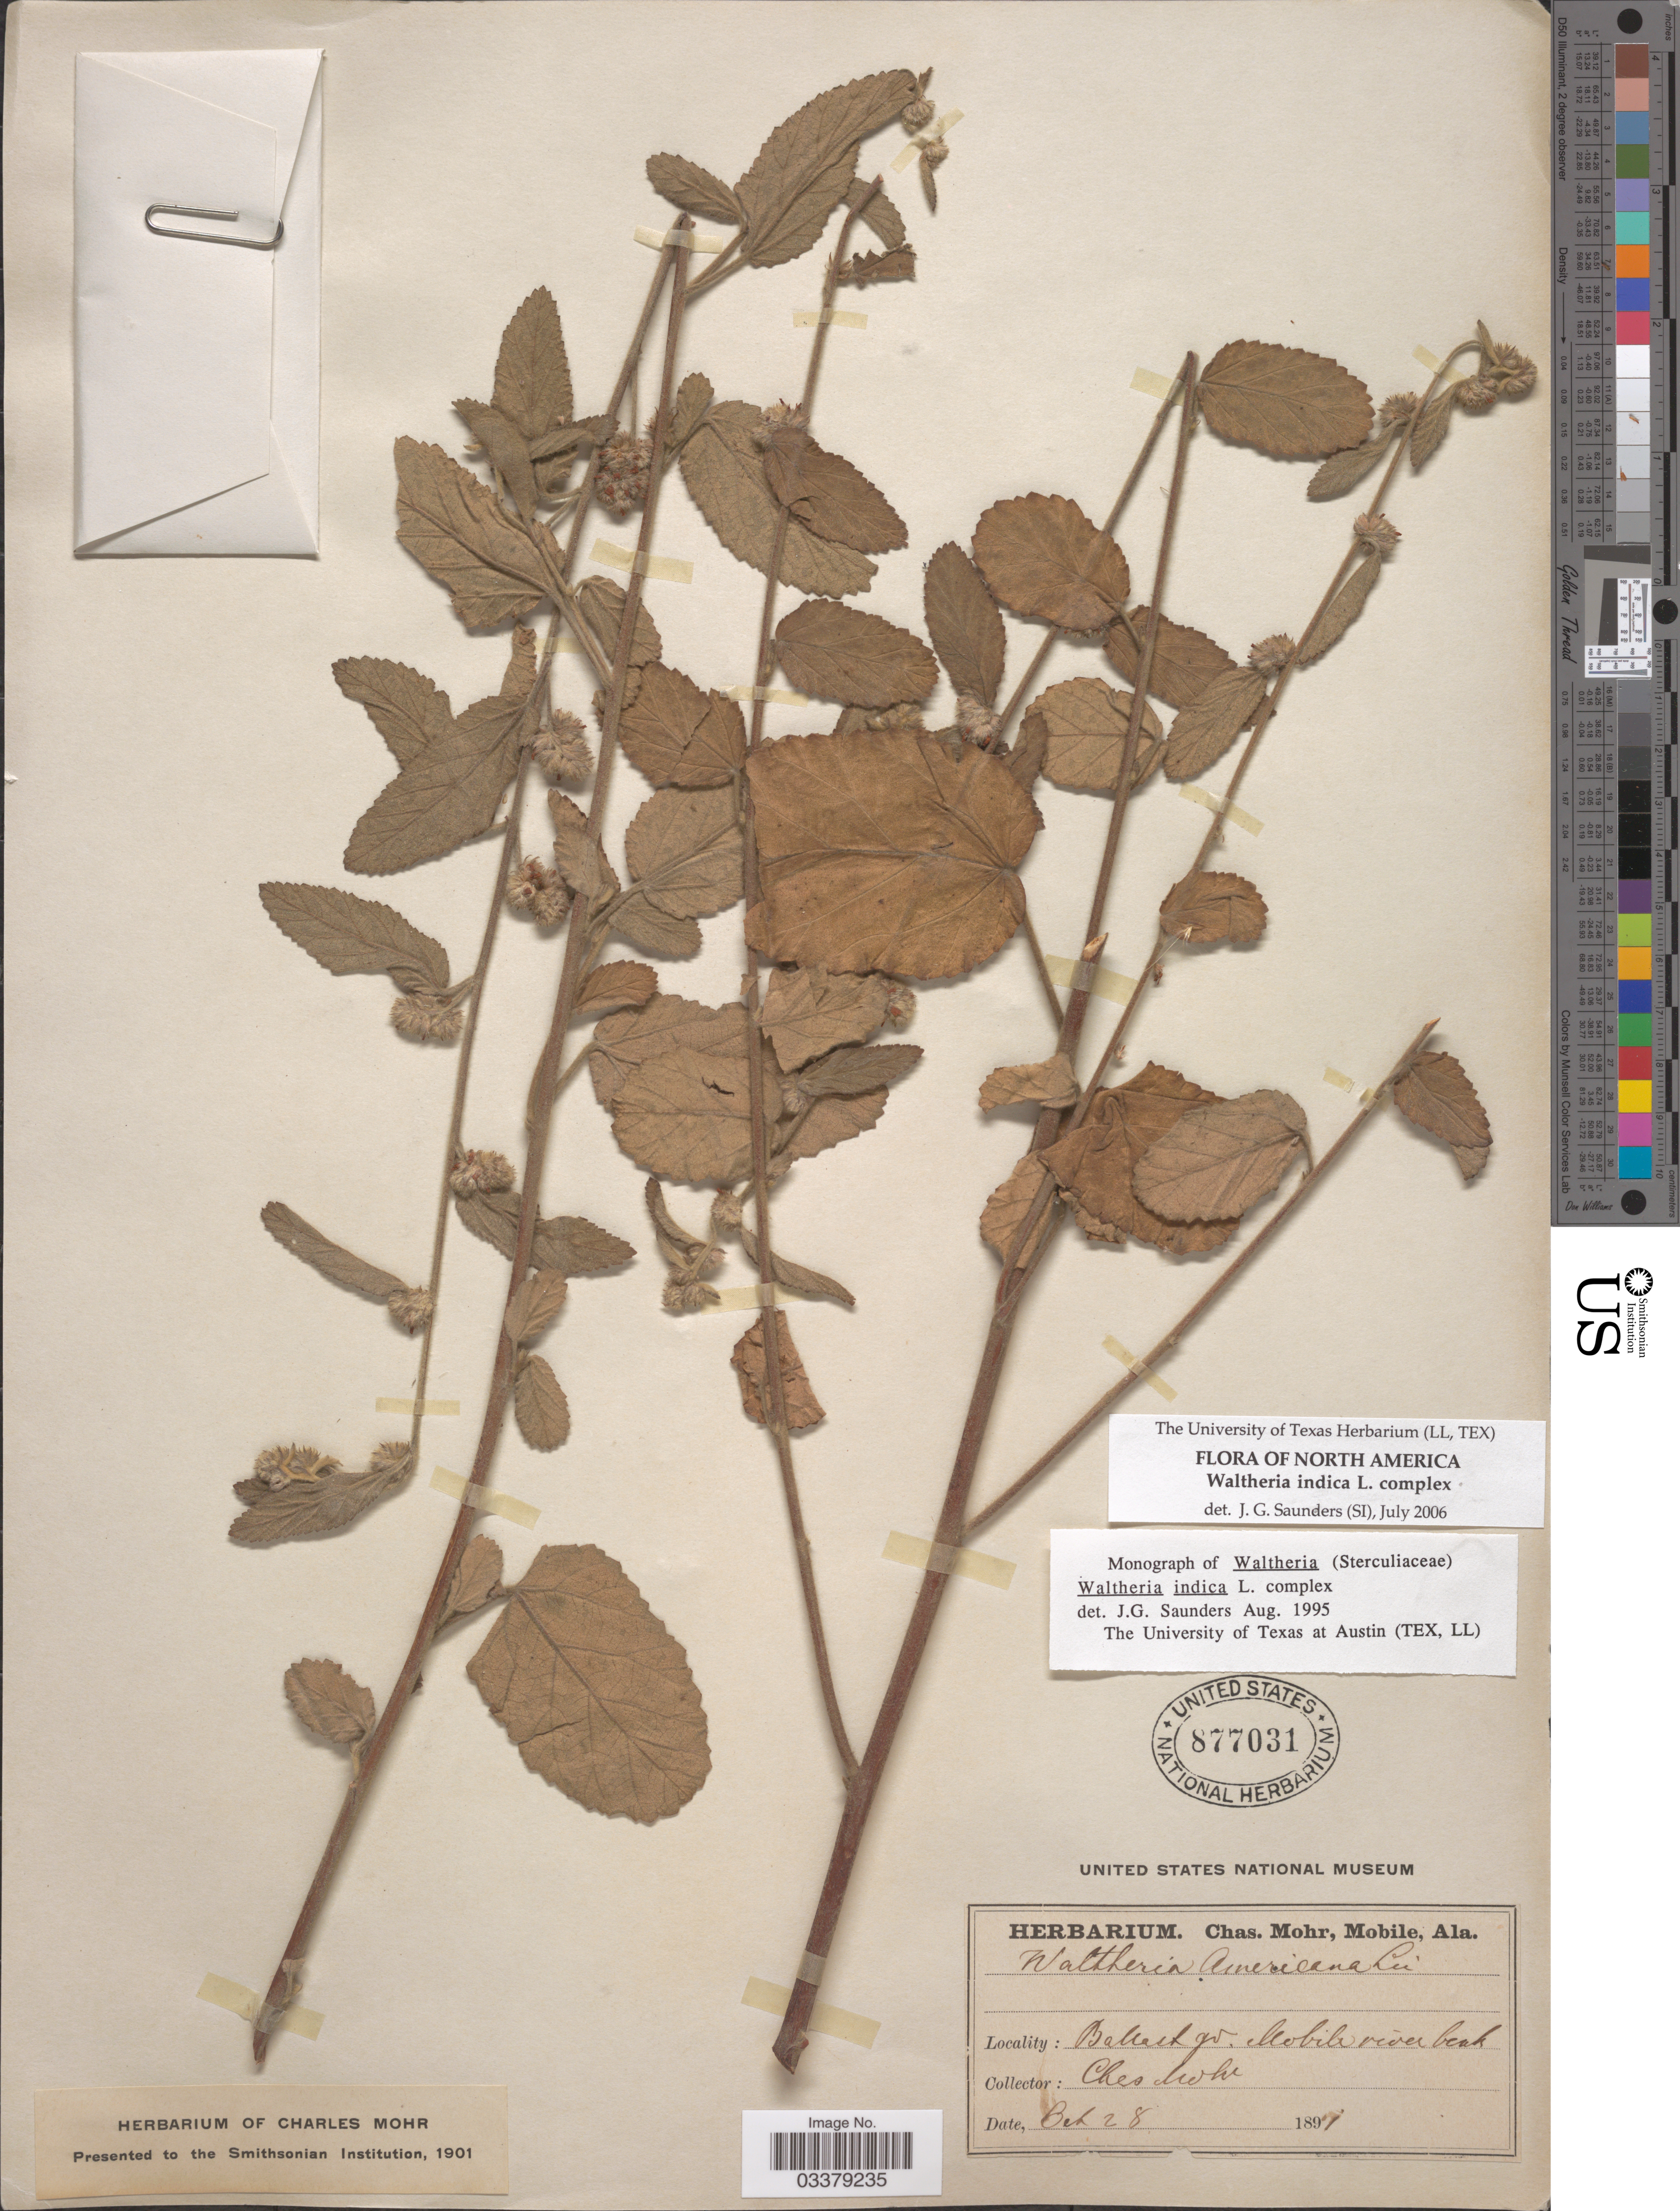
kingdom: Plantae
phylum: Tracheophyta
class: Magnoliopsida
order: Malvales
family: Malvaceae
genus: Waltheria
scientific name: Waltheria indica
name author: L.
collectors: Mohr, C. T. (herbarium)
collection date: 1891-10-28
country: United States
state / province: Alabama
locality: Ballast gr. Mobile river bank.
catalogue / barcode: US 877031